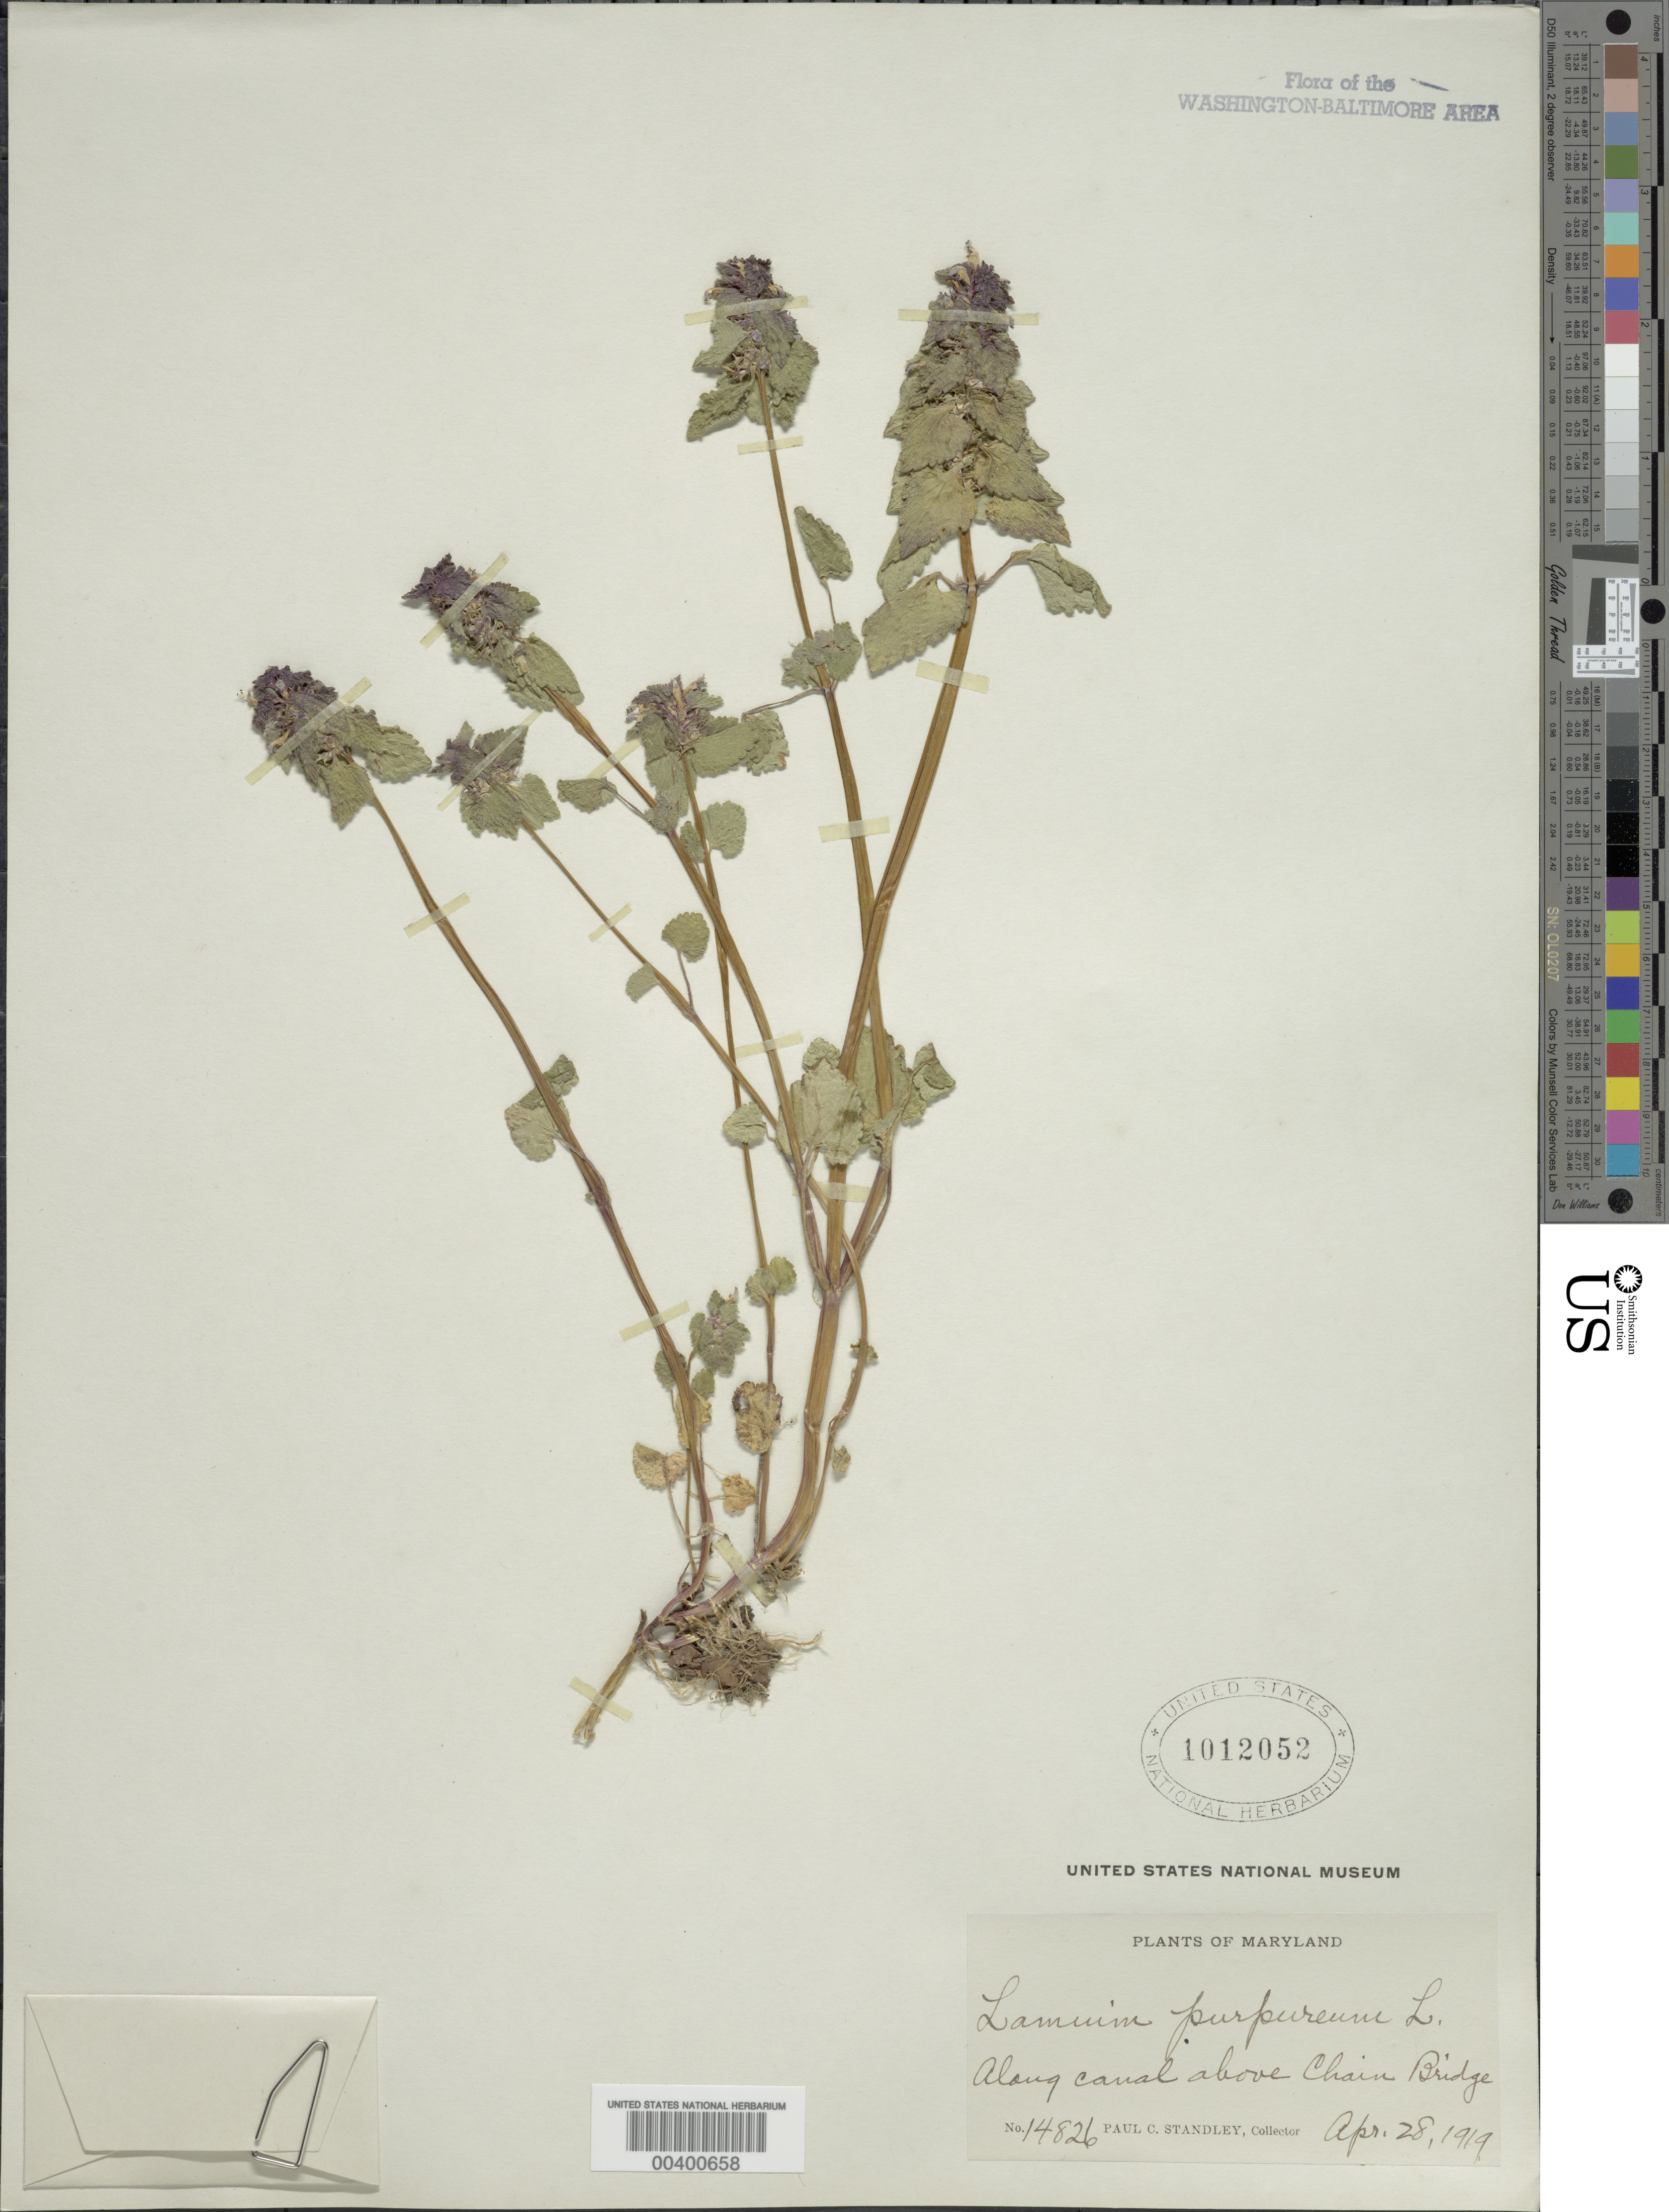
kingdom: Plantae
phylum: Tracheophyta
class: Magnoliopsida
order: Lamiales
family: Lamiaceae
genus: Lamium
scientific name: Lamium purpureum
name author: L.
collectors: P. C. Standley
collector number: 14826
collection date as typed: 28 Apr 1919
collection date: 1919-04-28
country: United States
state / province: District of Columbia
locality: C. and O. Canal Chain Bridge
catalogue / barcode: US 1012052